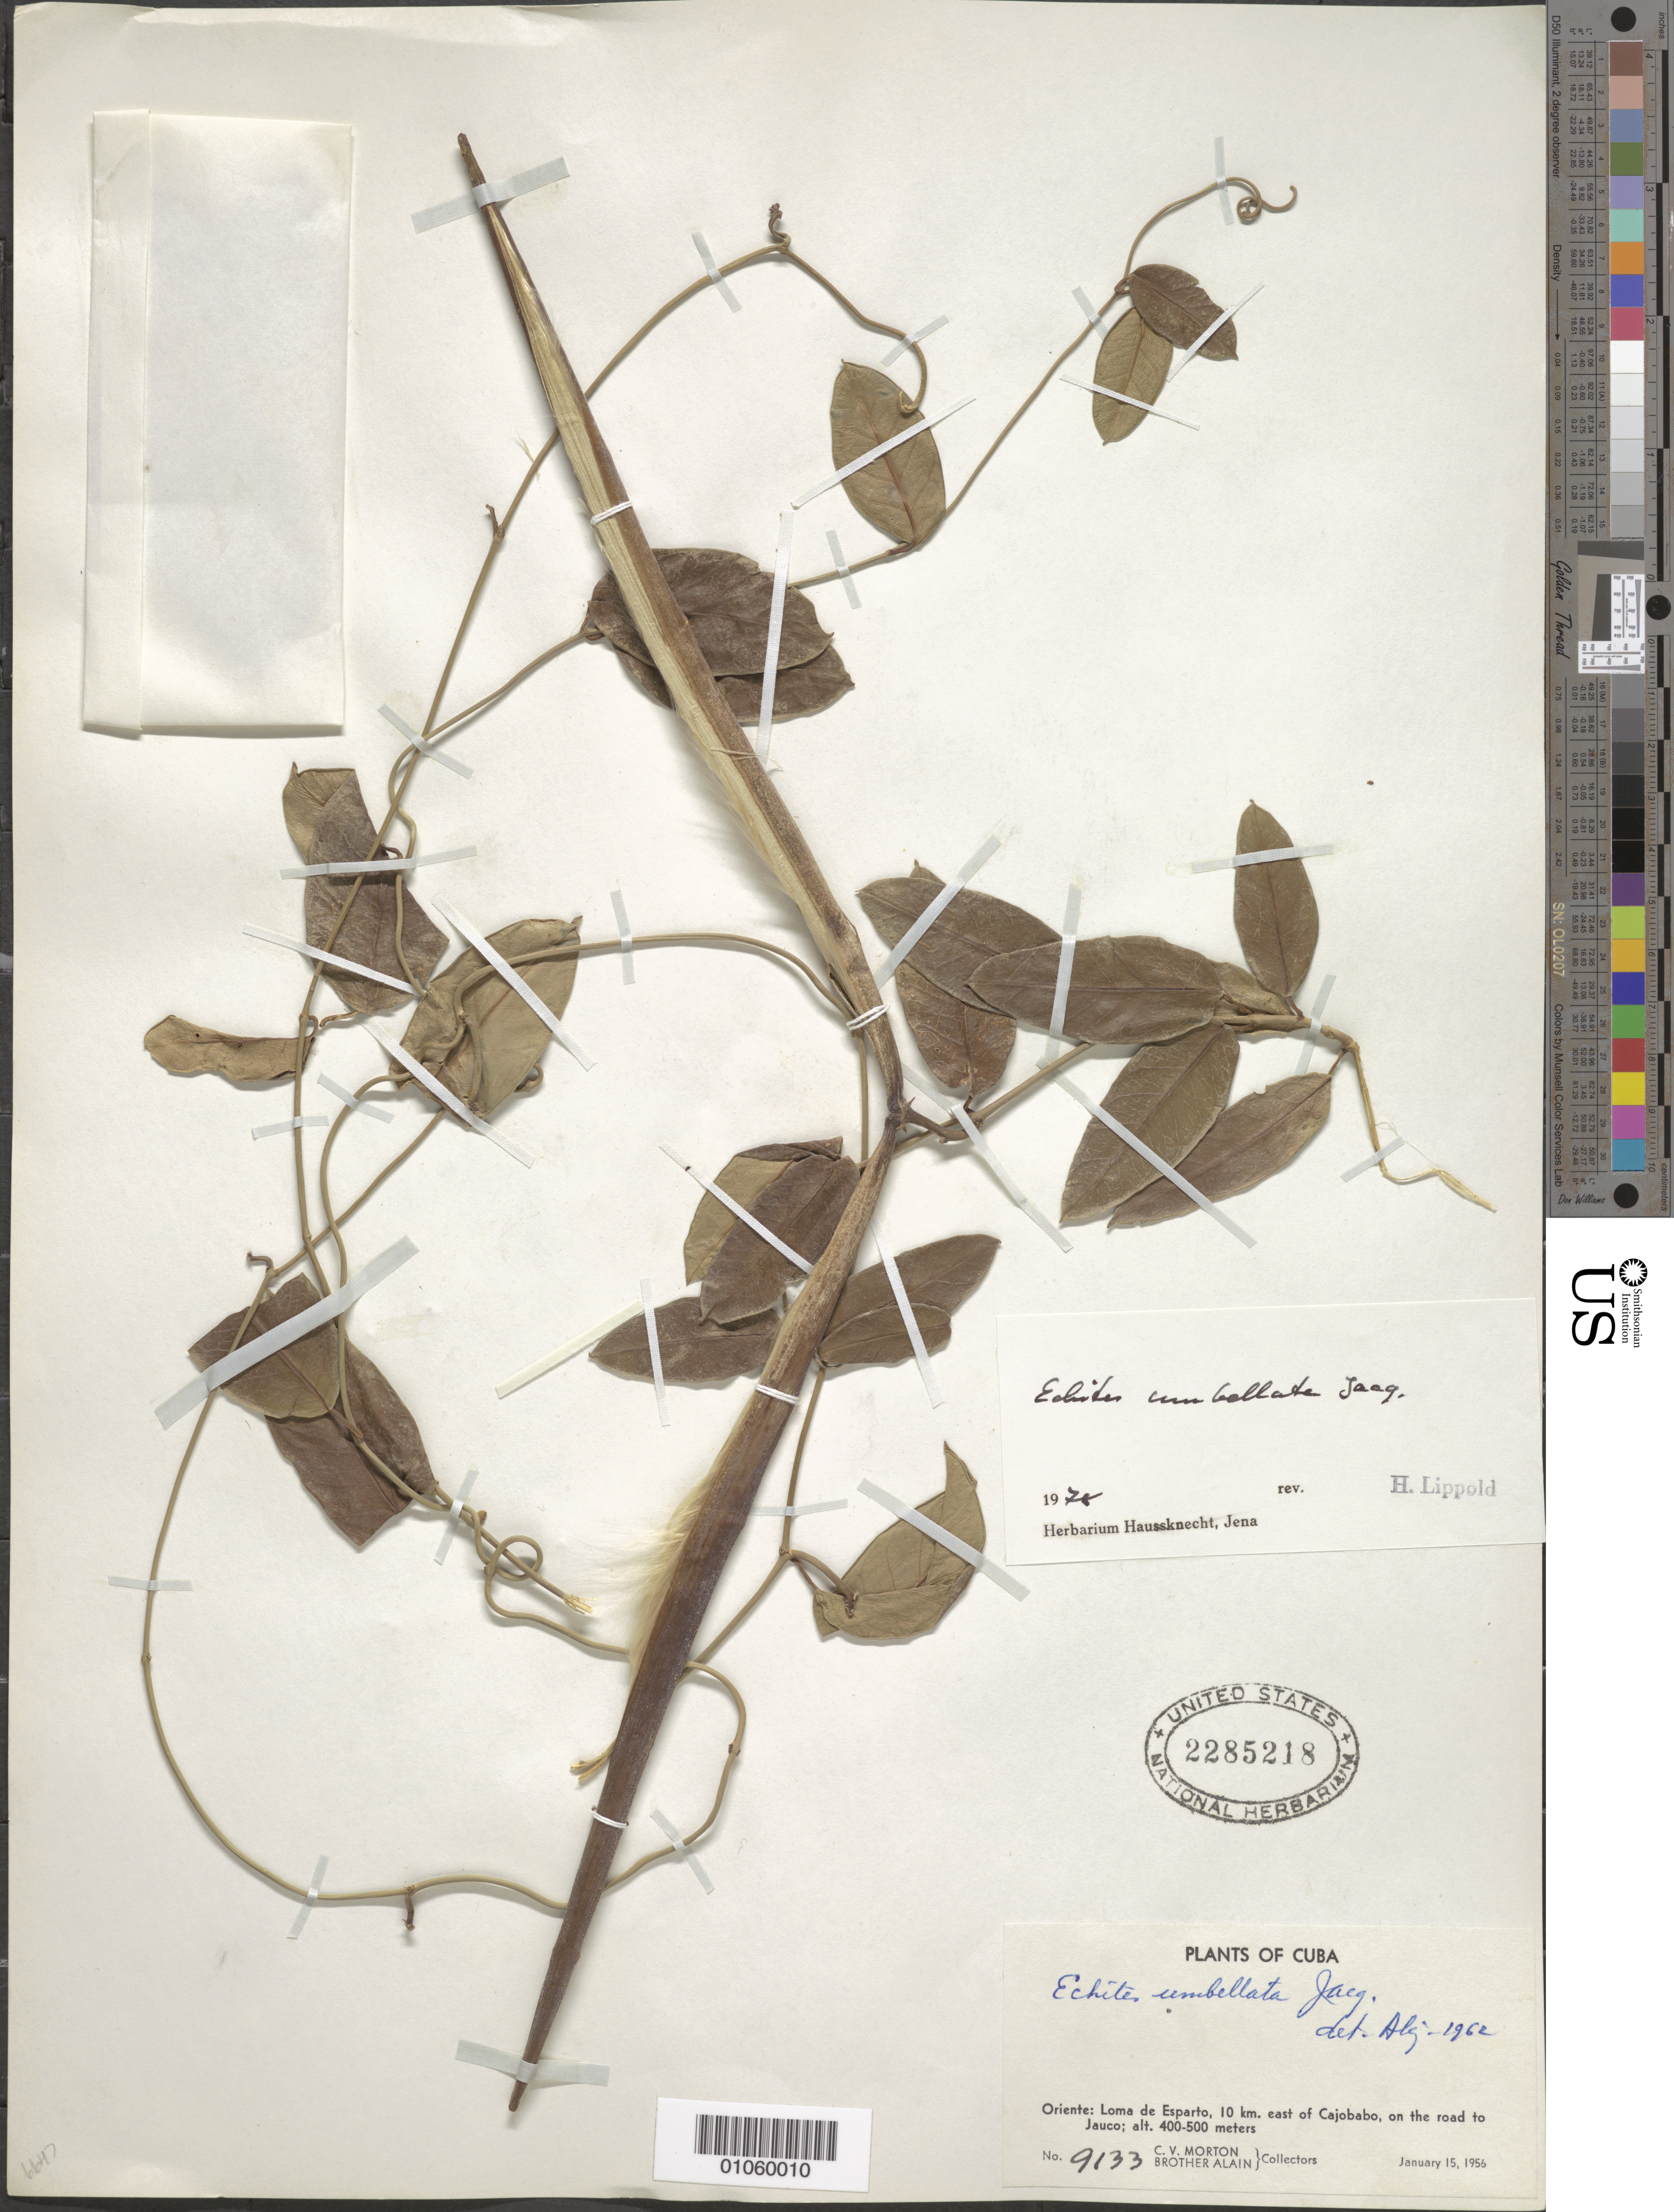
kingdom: Plantae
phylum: Tracheophyta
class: Magnoliopsida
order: Gentianales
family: Apocynaceae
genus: Echites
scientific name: Echites umbellatus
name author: Jacq.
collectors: C. V. Morton & A. H. Liogier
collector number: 9133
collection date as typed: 15 Jan 1956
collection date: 1956-01-15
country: Cuba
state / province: Oriente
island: Cuba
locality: Loma de Esparto, 10 km east of Cajobabo, on the road to Jauco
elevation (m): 400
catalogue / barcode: US 2285218